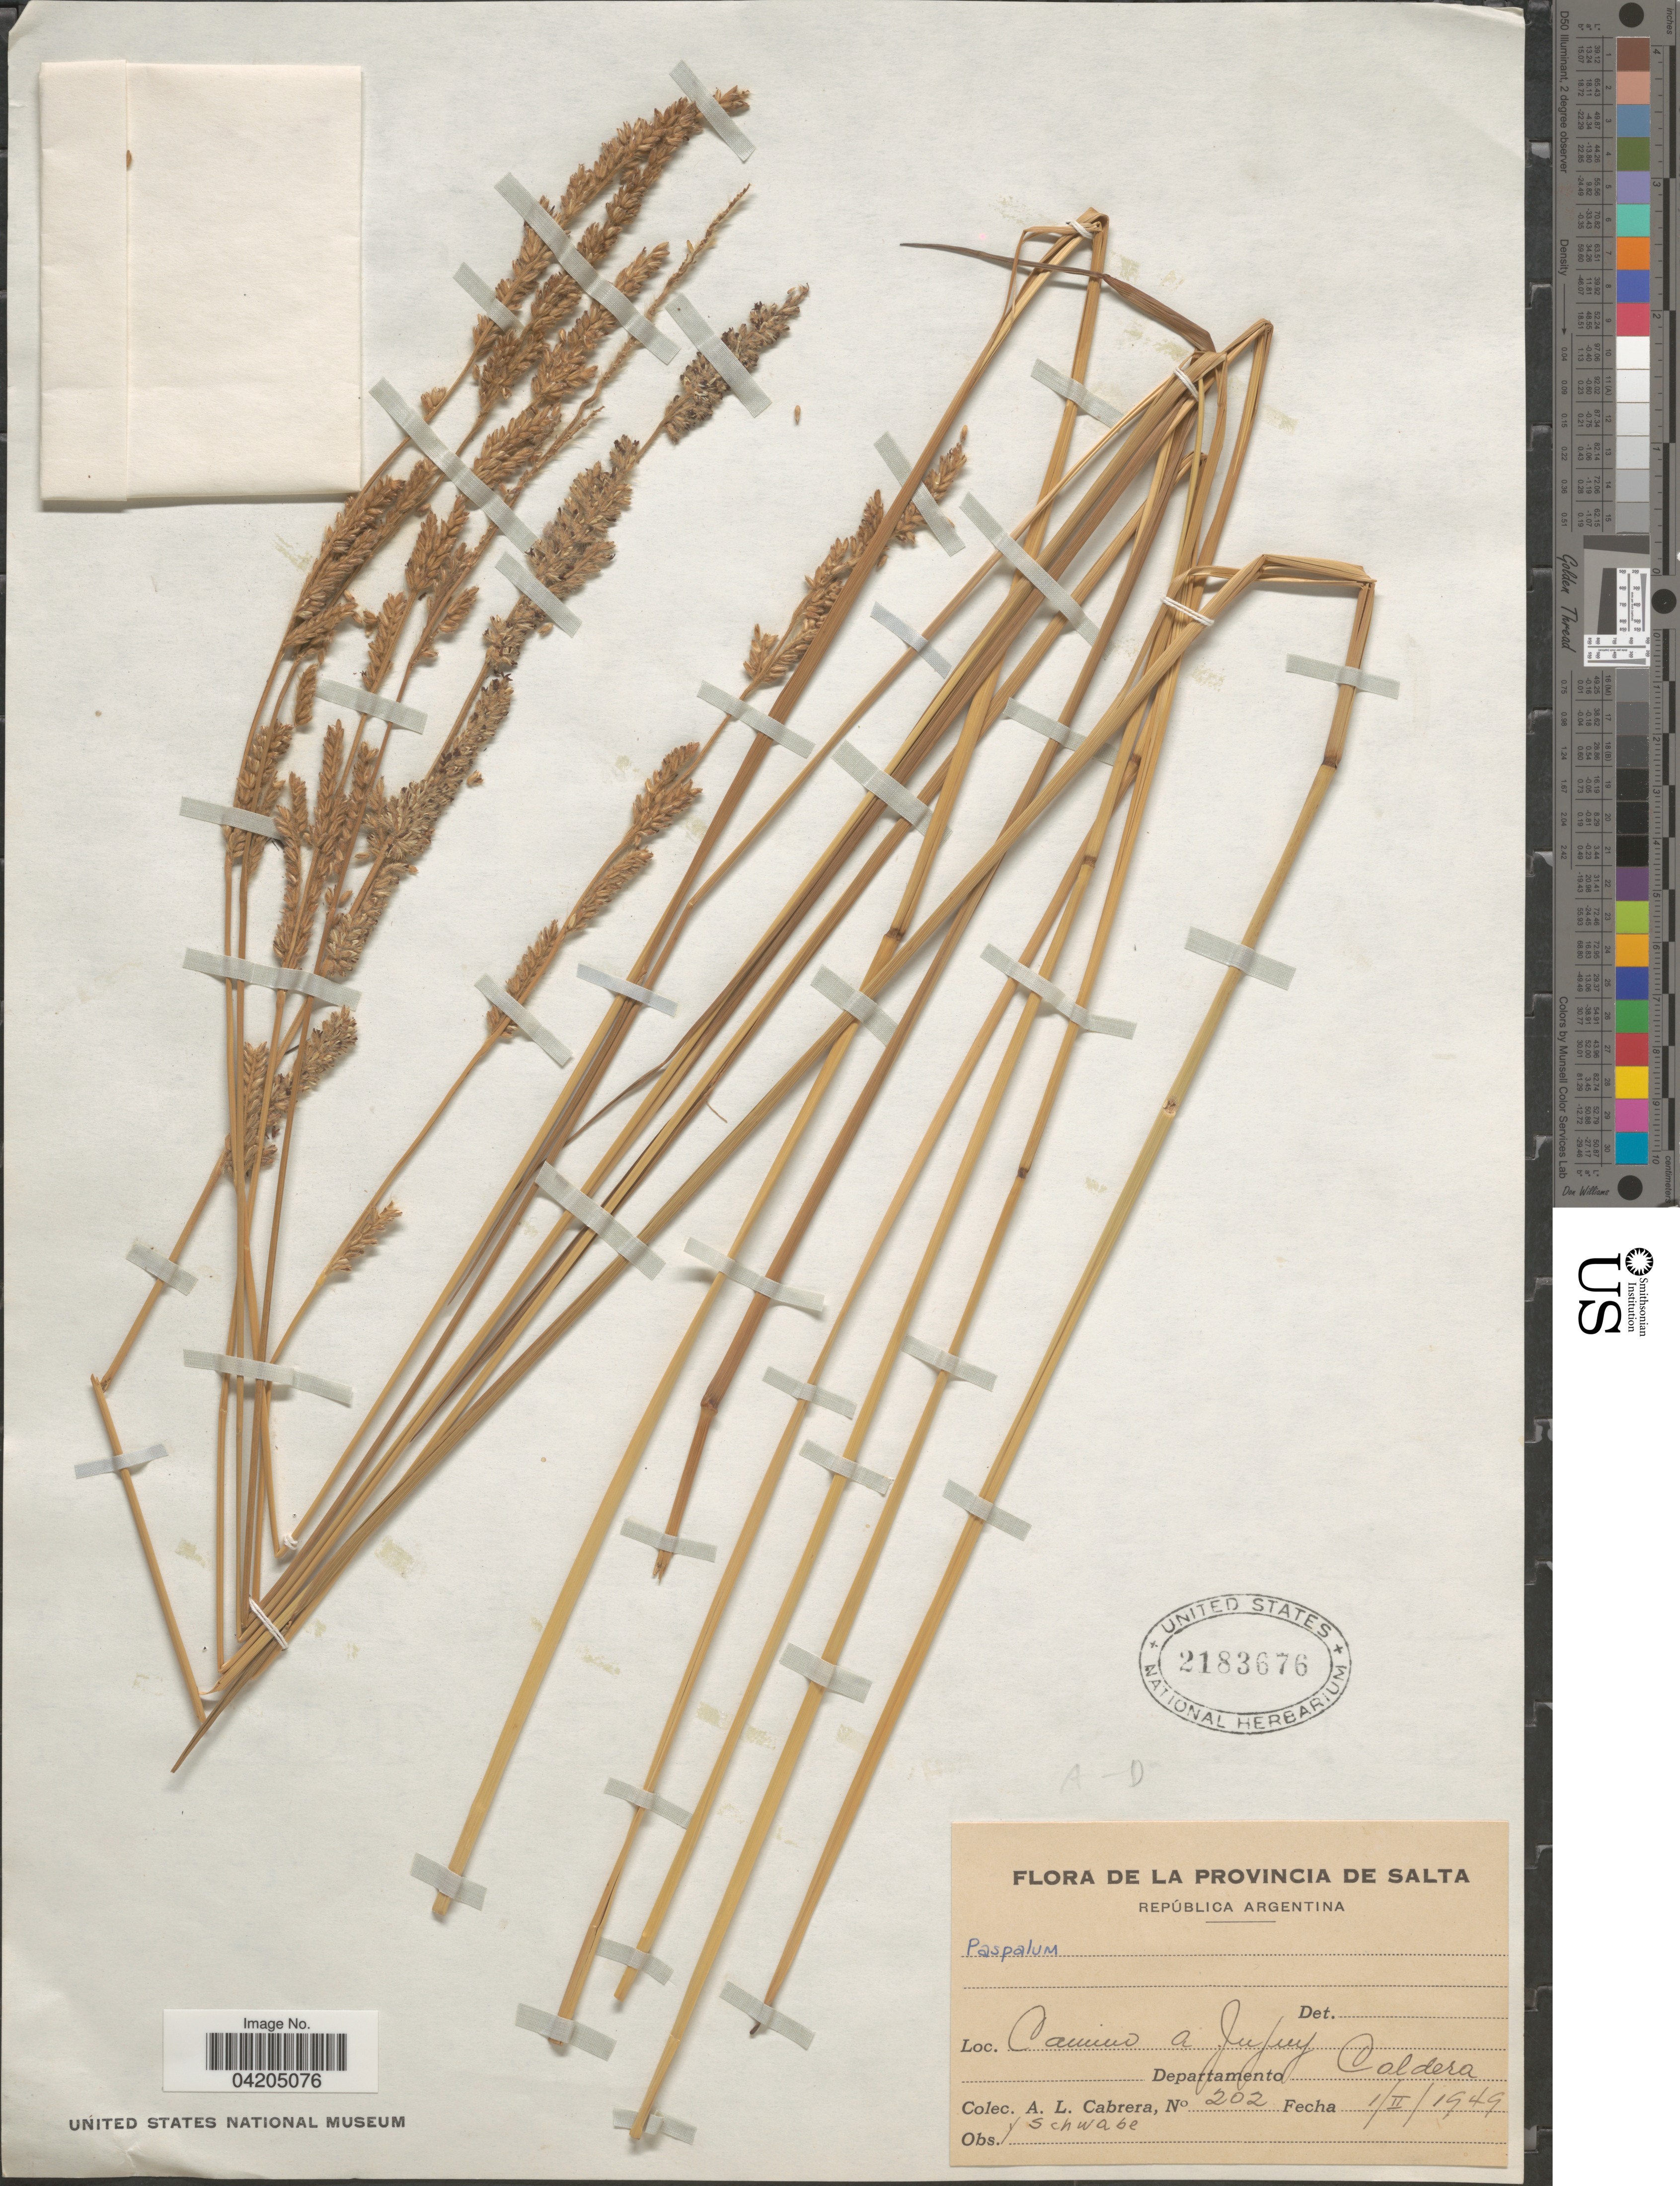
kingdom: Plantae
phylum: Tracheophyta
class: Liliopsida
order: Poales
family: Poaceae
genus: Anthaenantiopsis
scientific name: Anthaenantiopsis sp.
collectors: A. L. Cabrera & -. Schwabe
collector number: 202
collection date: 1949-02-01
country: Argentina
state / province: Salta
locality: Camino a Jujuy. Departamento Caldera.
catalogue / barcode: US 2183676